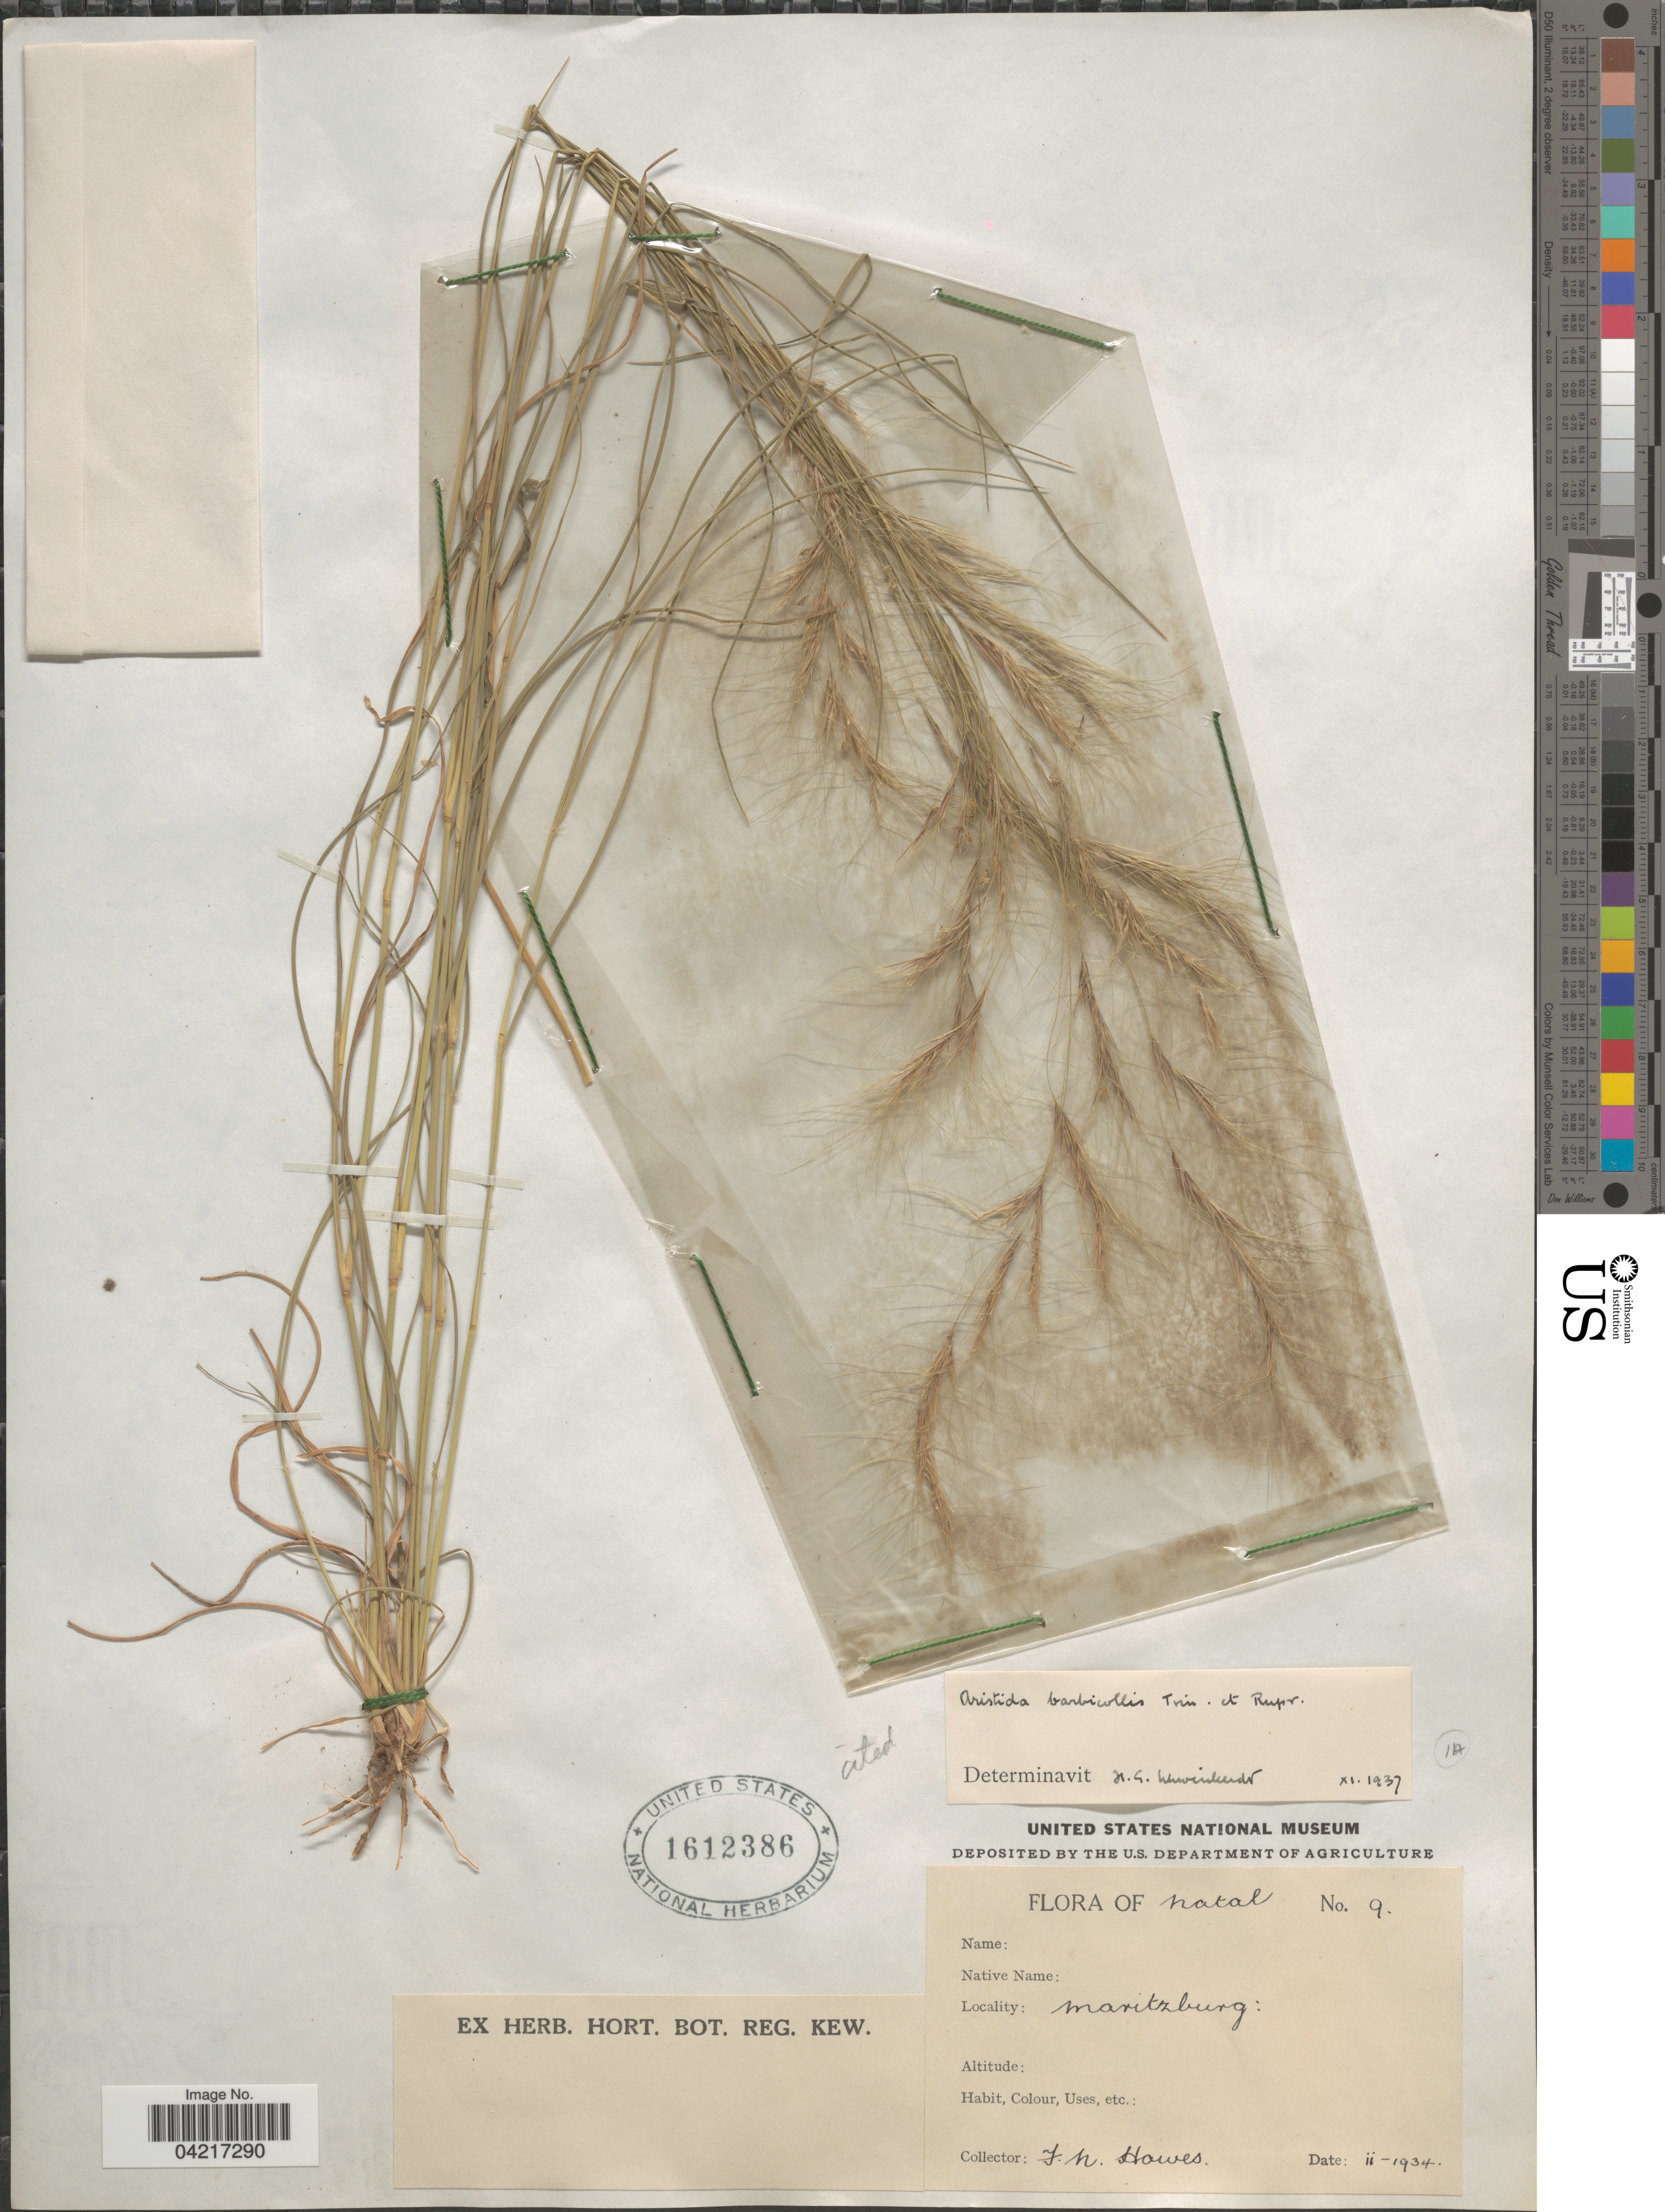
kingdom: Plantae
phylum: Tracheophyta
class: Liliopsida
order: Poales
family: Poaceae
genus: Aristida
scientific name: Aristida barbicollis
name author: Trin. & Rupr.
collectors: F. Howes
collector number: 9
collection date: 1934-02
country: South Africa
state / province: KwaZulu-Natal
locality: Natal. Maritzburg.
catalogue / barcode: US 1612386